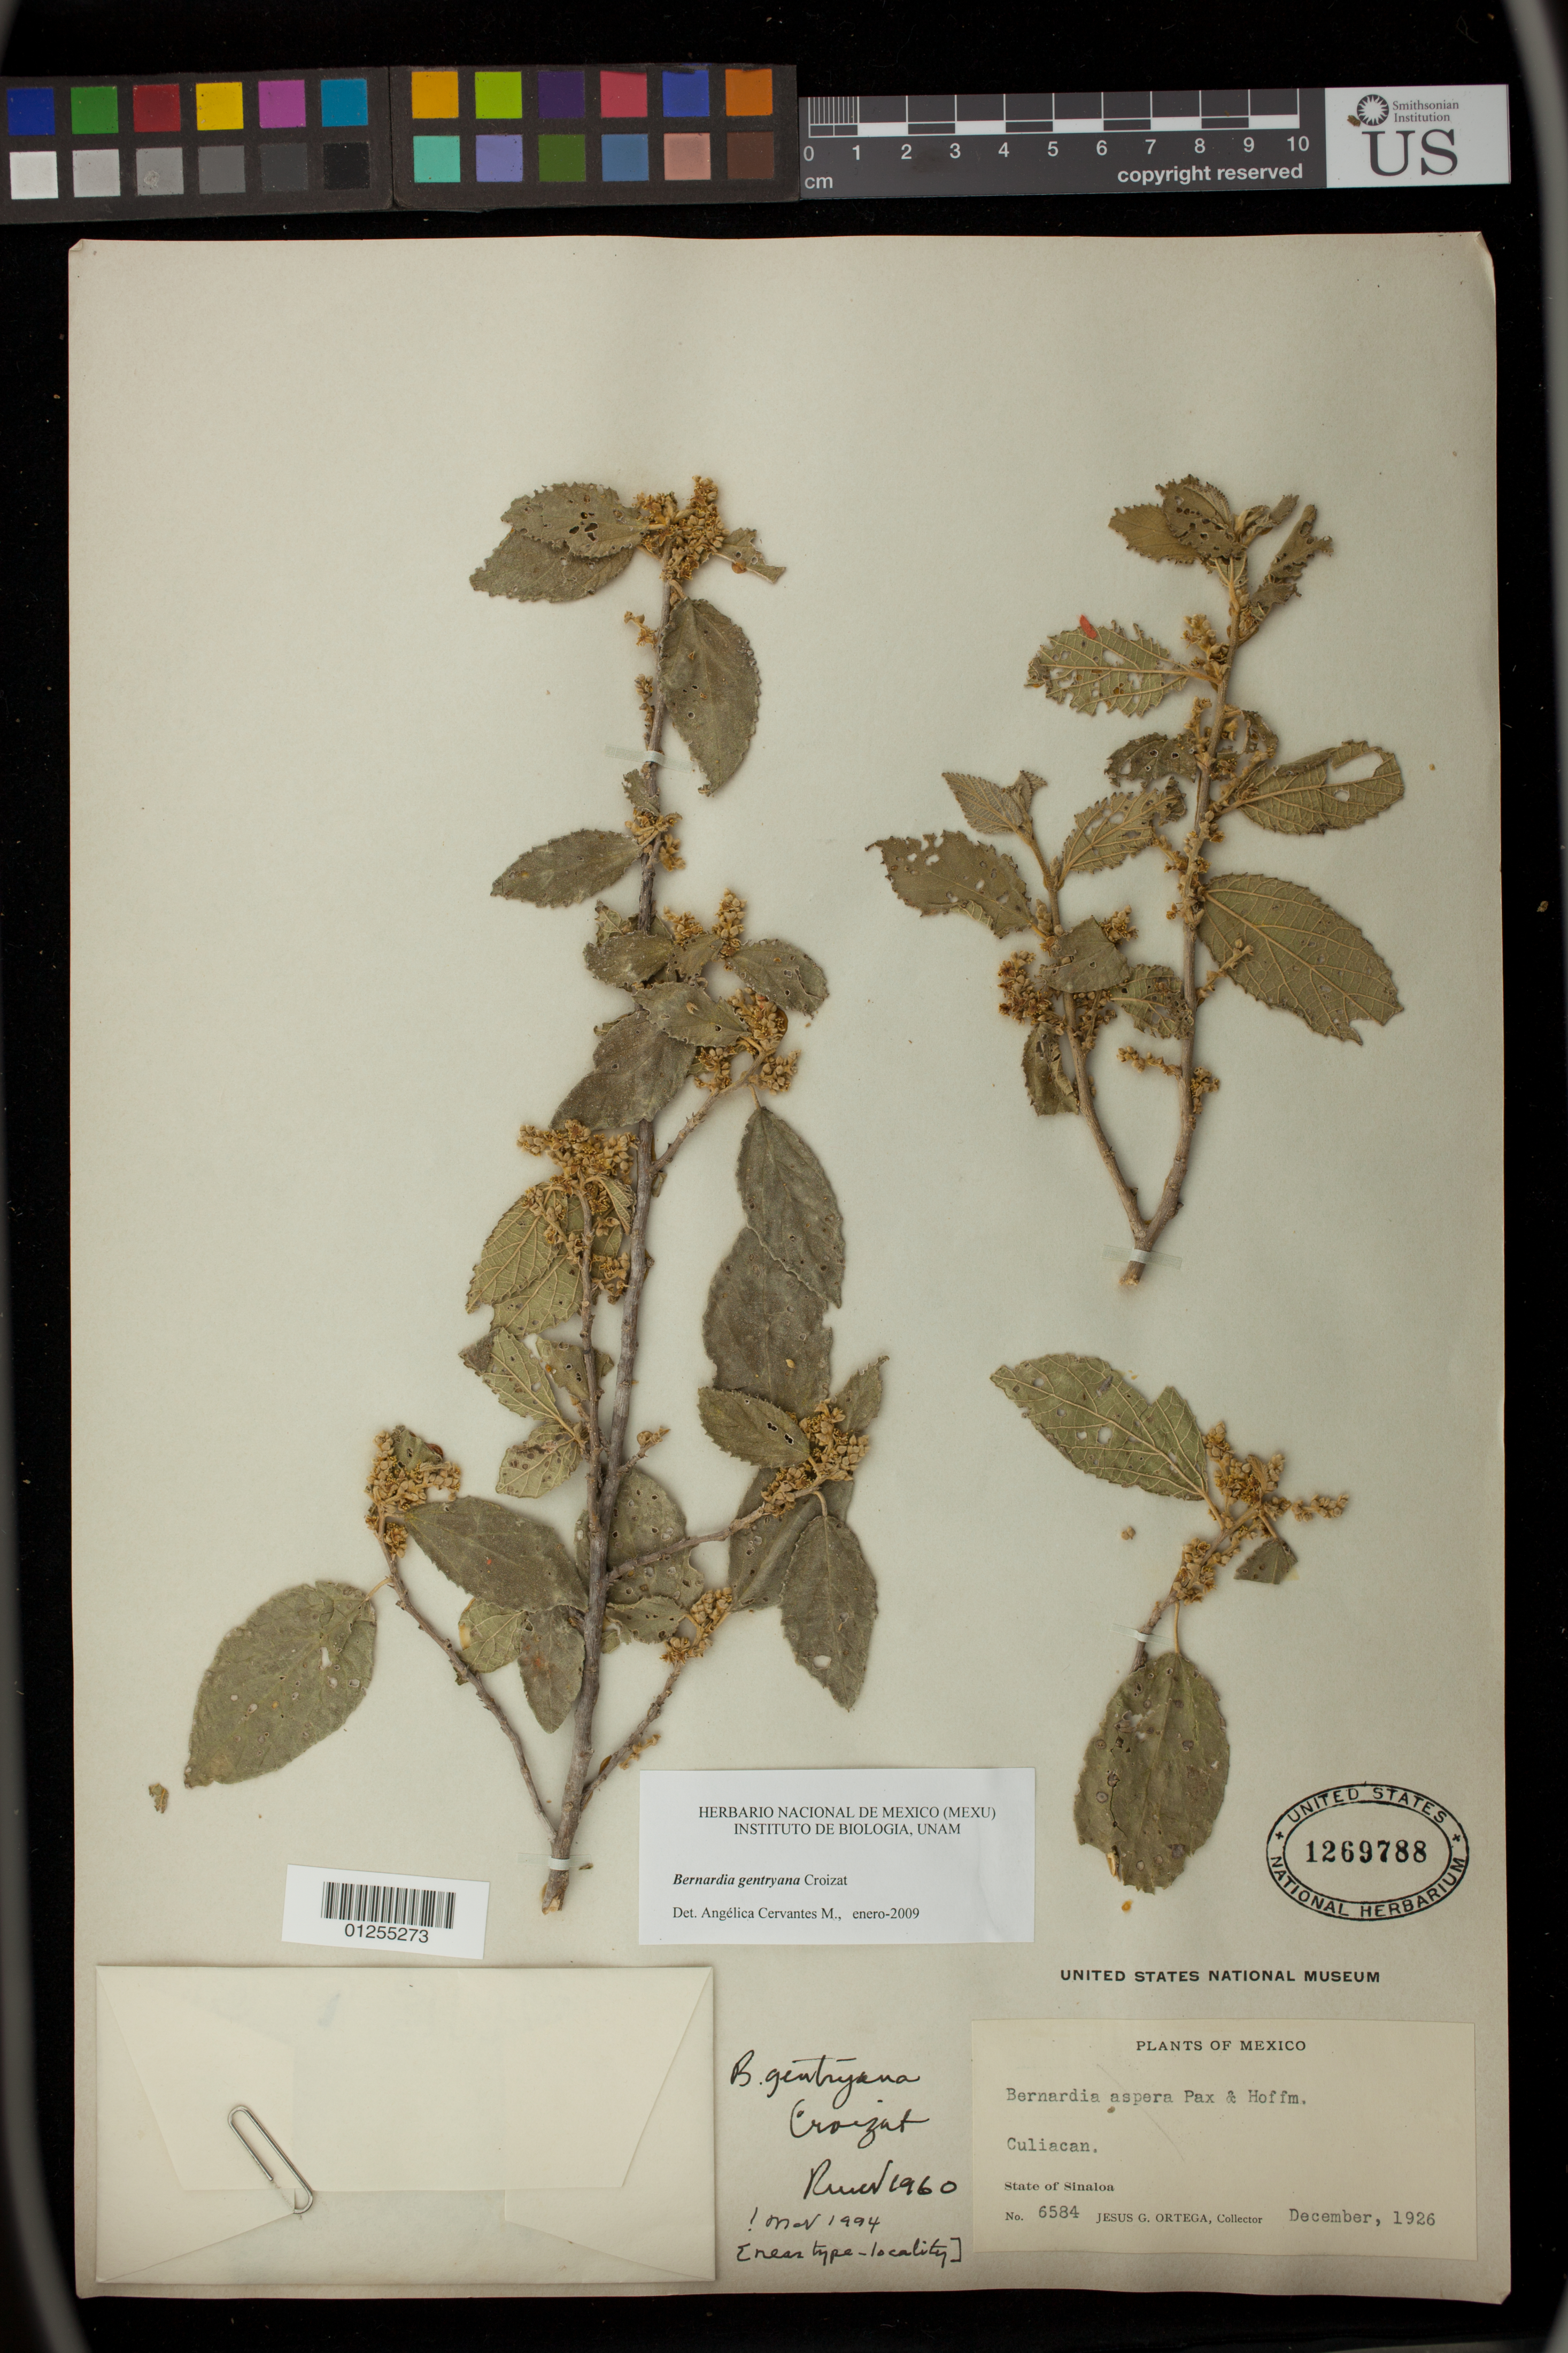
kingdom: Plantae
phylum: Tracheophyta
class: Magnoliopsida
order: Malpighiales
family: Euphorbiaceae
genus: Bernardia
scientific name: Bernardia gentryana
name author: Croizat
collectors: J. Ortega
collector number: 6584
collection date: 1926-12-01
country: Mexico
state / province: Sinaloa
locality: Culiacan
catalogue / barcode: US 1269788